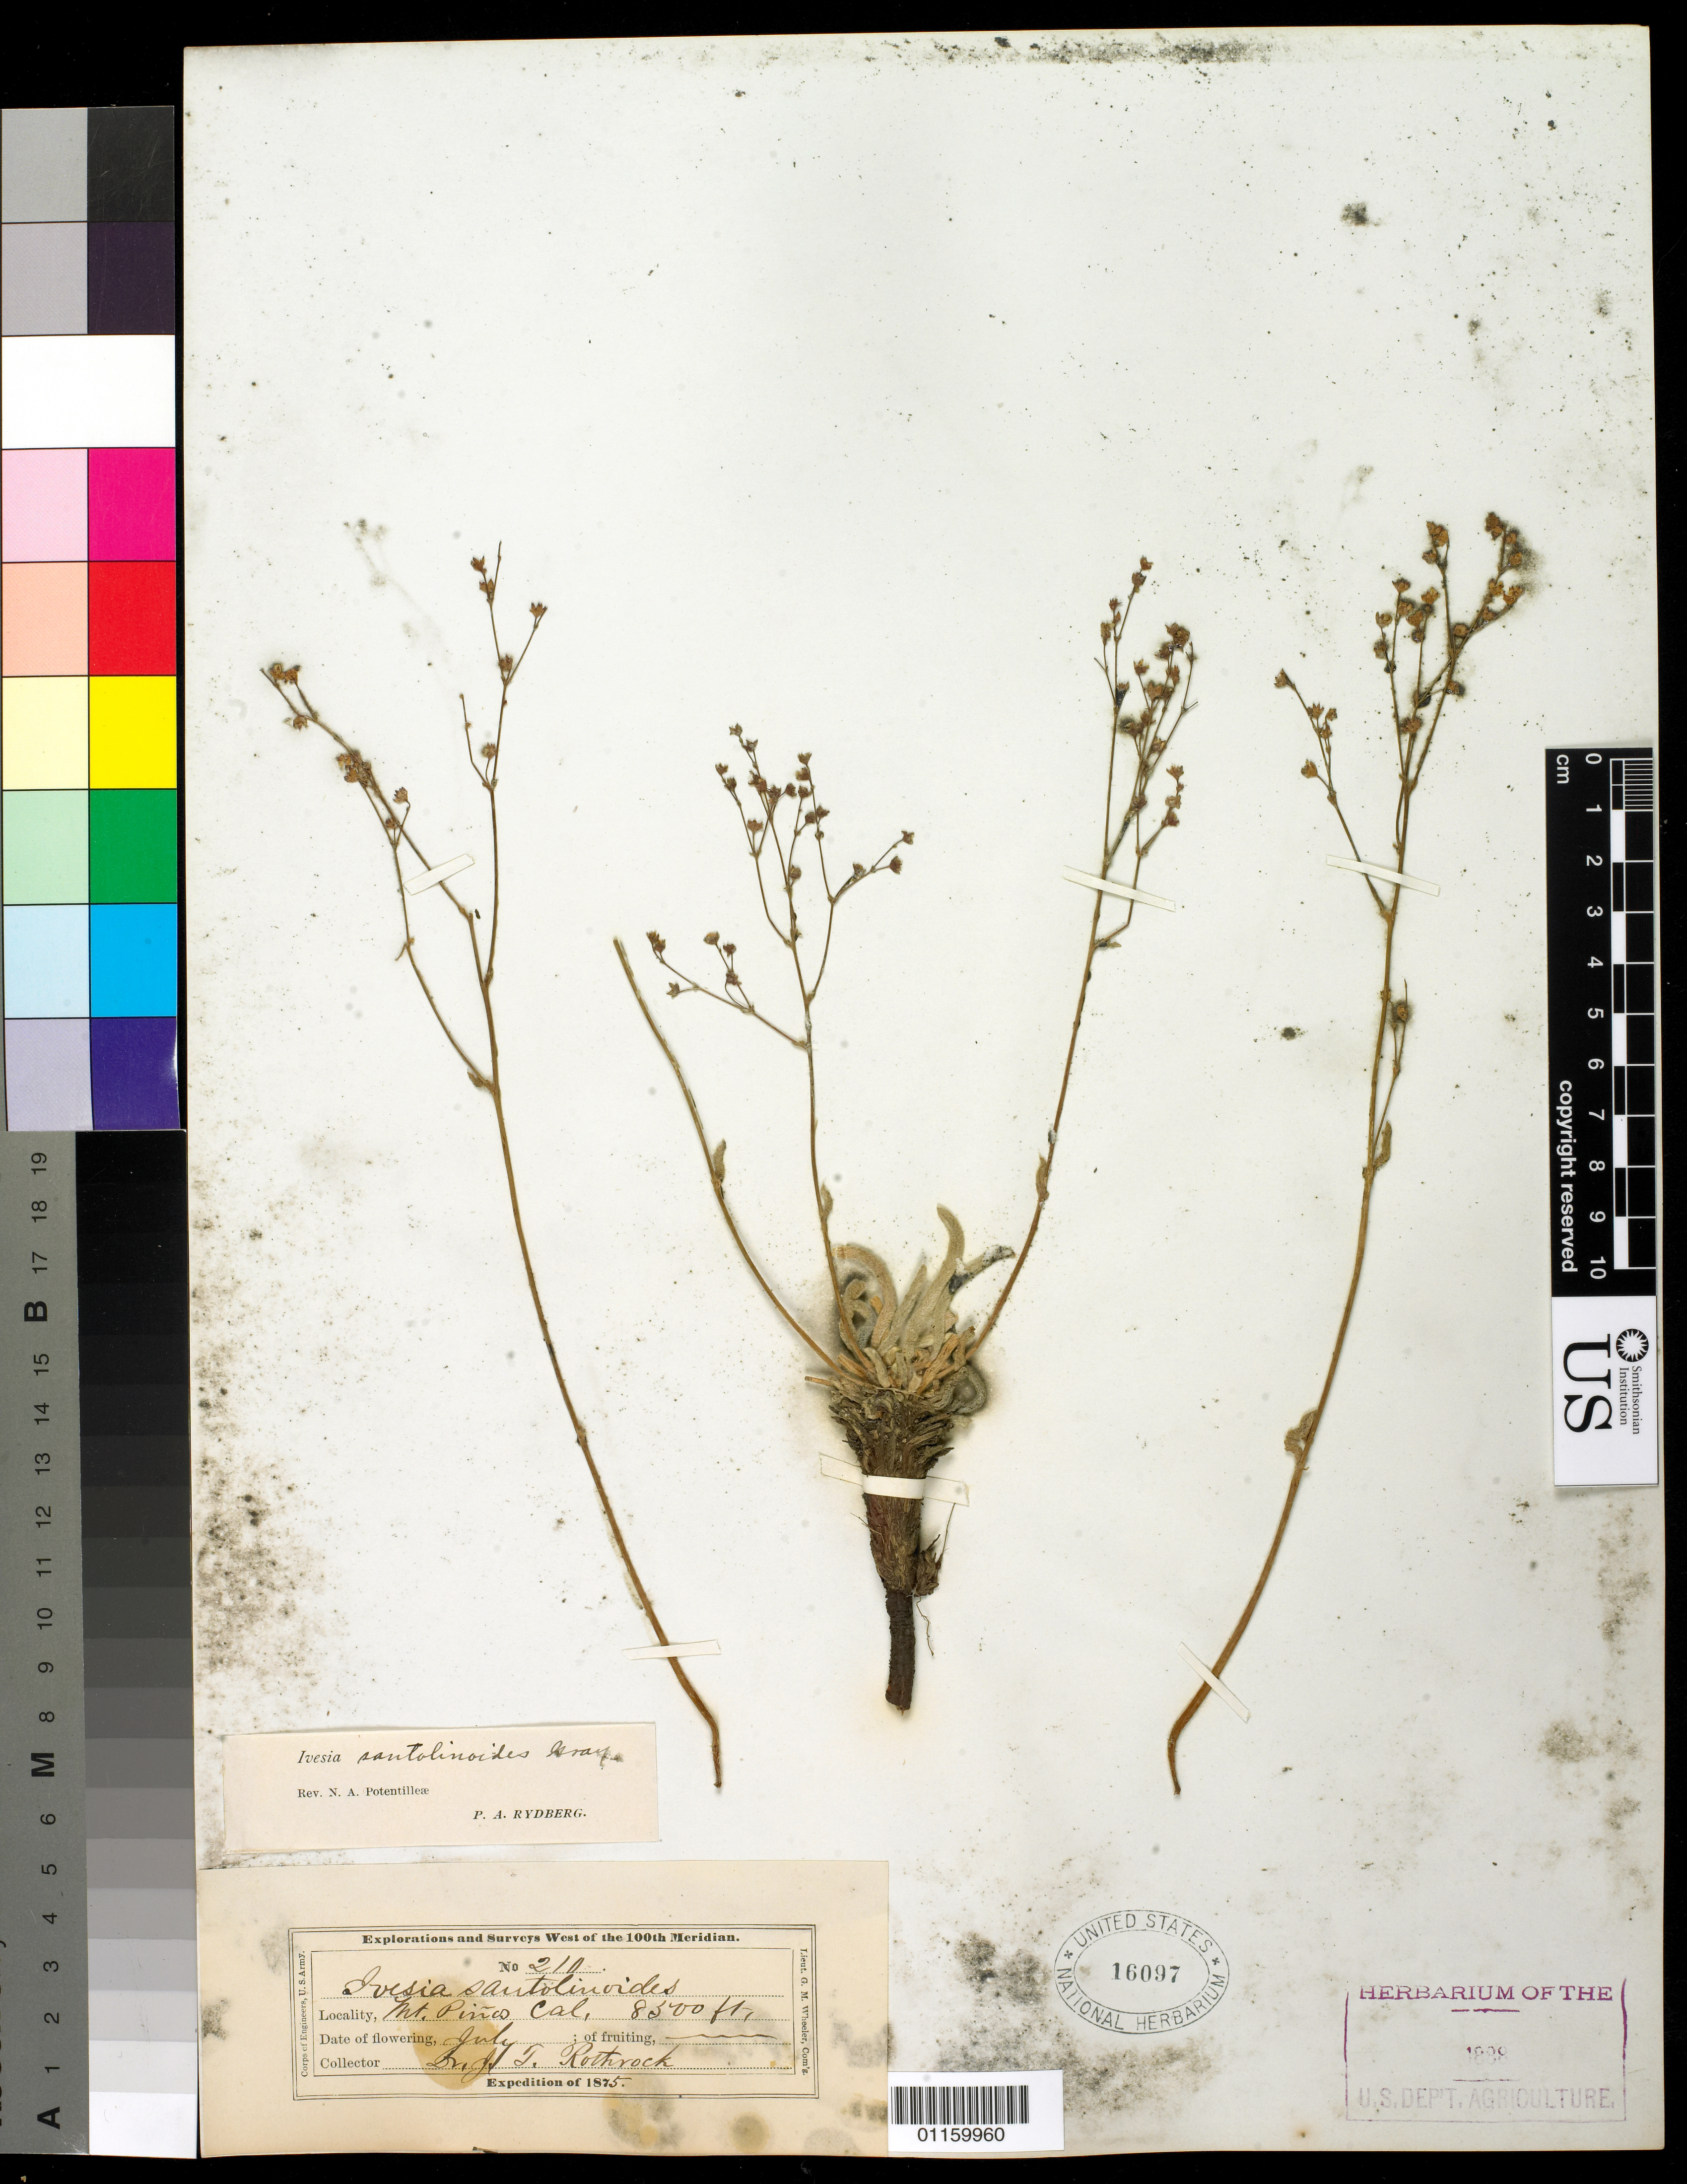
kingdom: Plantae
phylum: Tracheophyta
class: Magnoliopsida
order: Rosales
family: Rosaceae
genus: Potentilla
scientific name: Potentilla santalinoides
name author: (A. Gray) Greene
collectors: J. T. Rothrock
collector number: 210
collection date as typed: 1875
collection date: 1875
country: United States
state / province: California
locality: Mount Pinos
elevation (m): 2591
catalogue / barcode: US 16097